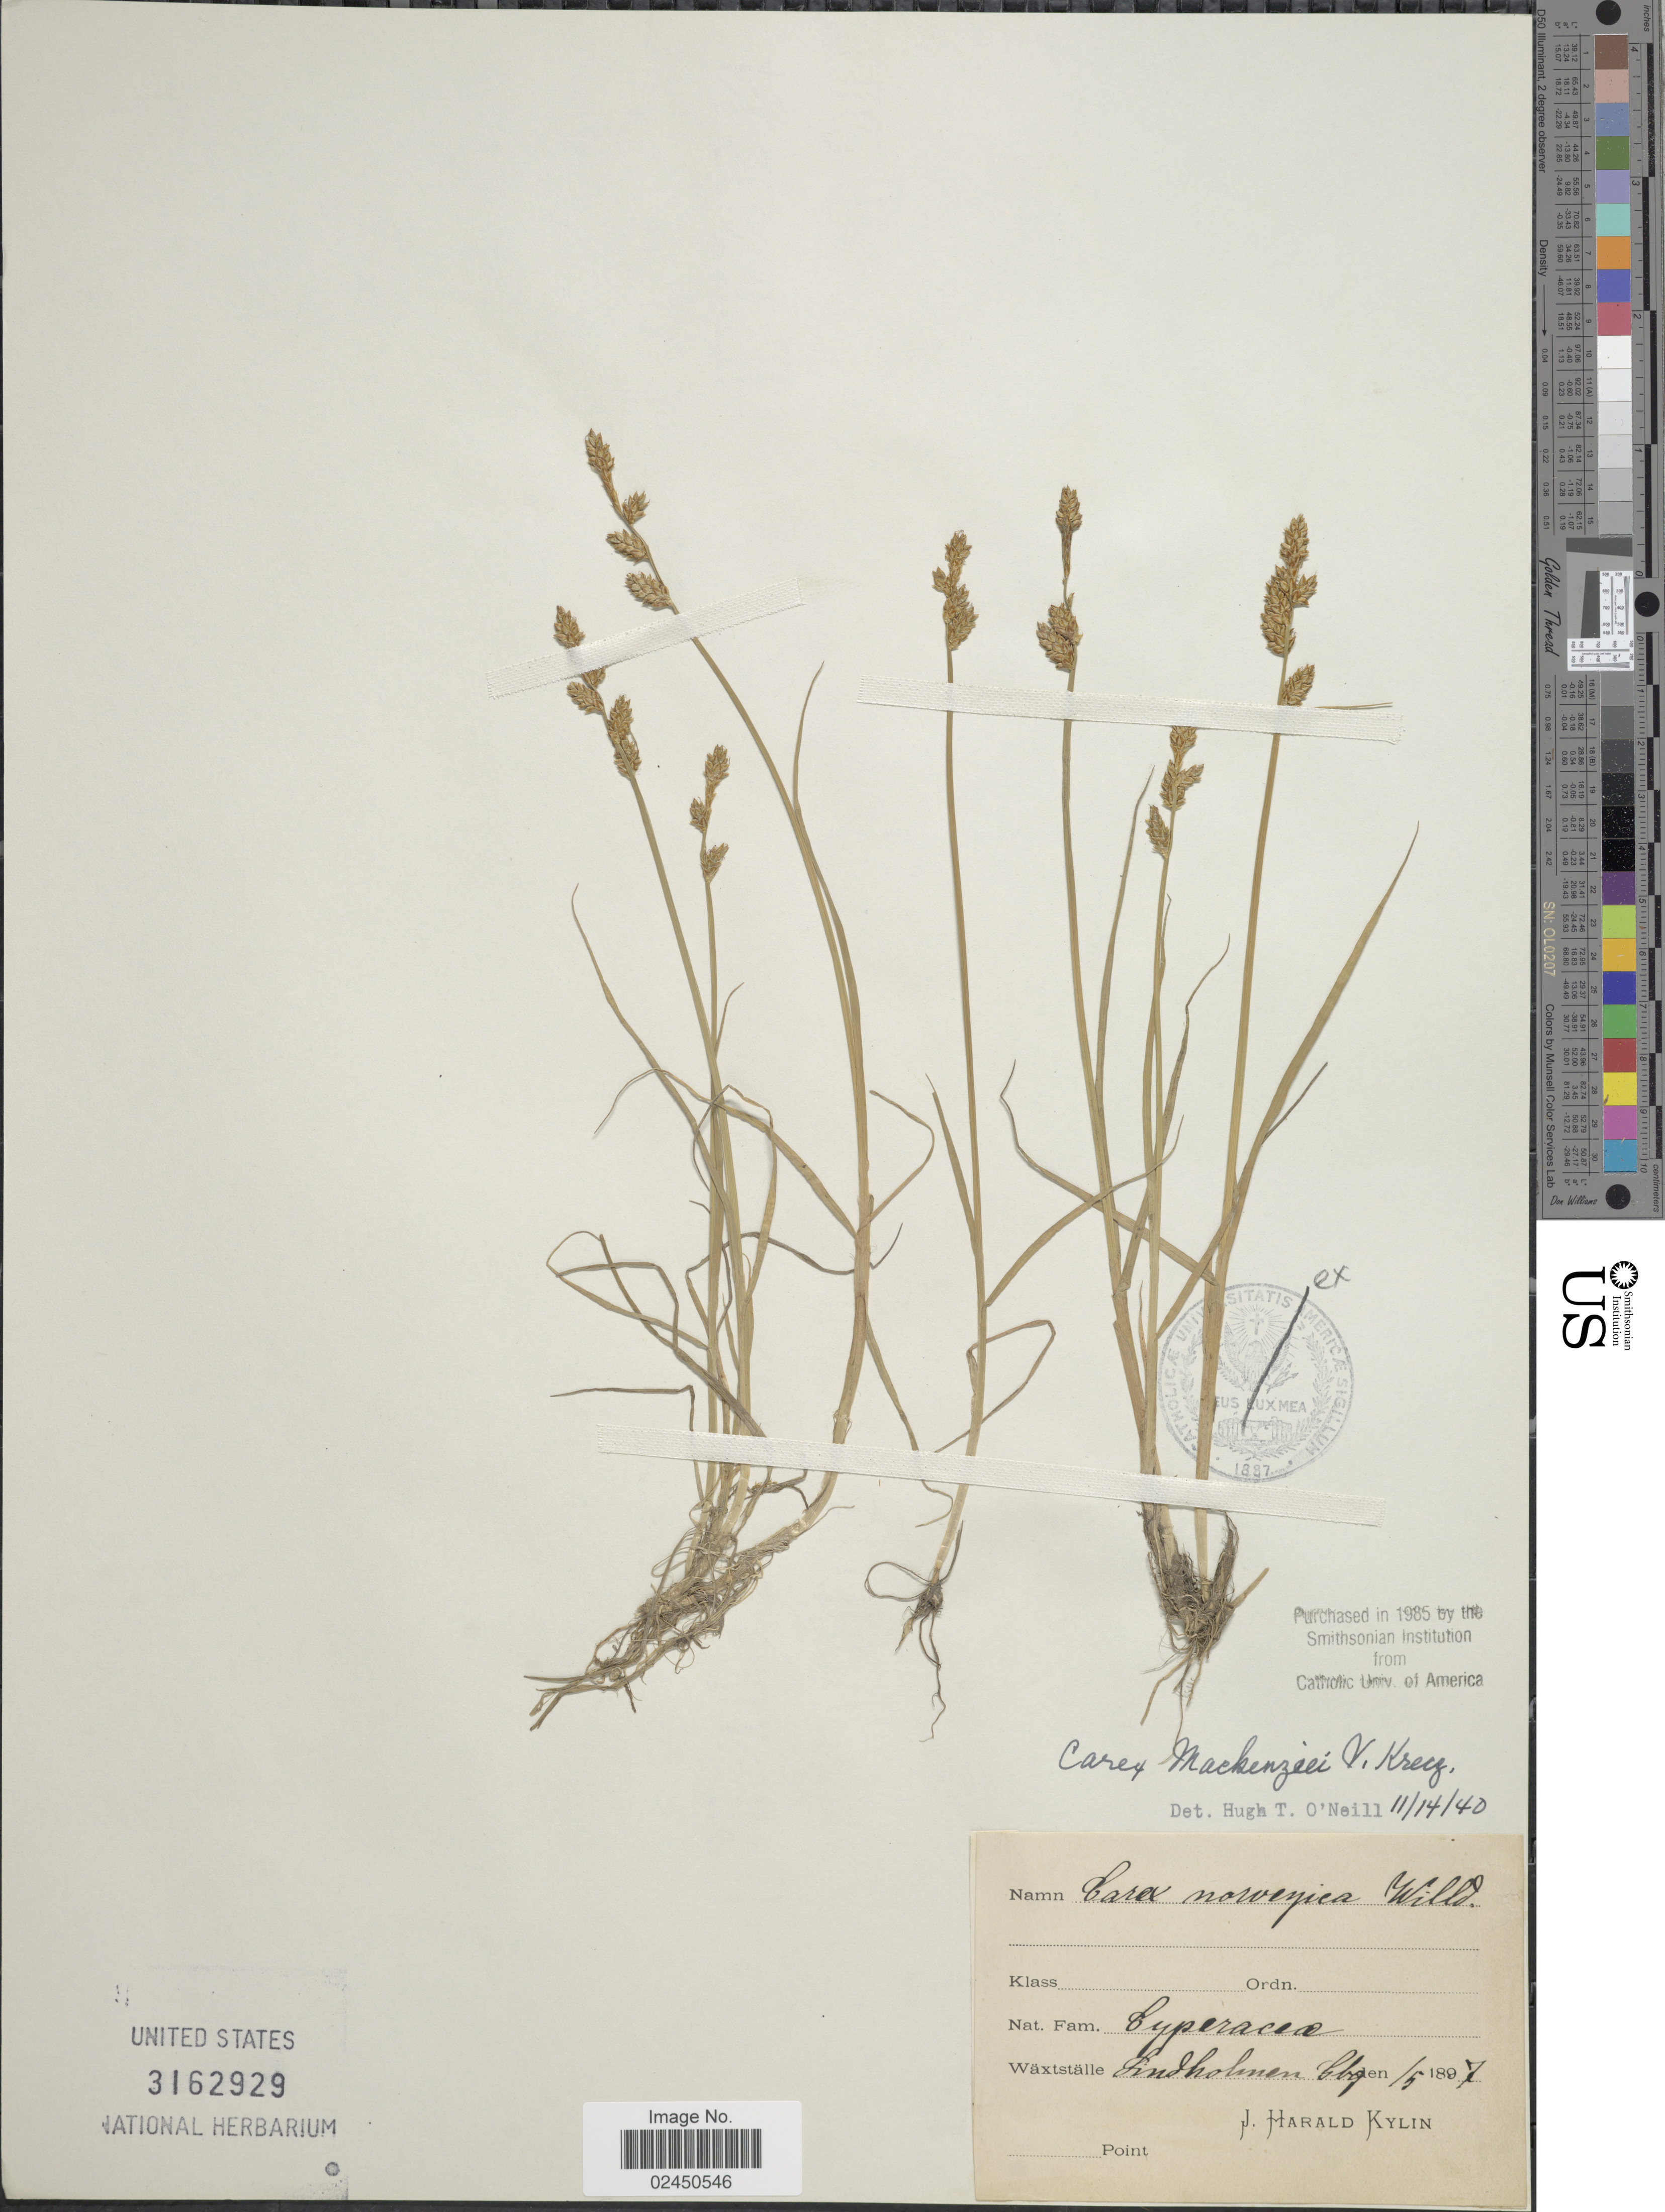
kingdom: Plantae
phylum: Tracheophyta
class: Liliopsida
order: Poales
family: Cyperaceae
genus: Carex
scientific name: Carex mackenziei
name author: V.I. Krecz.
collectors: H. Kylin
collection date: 1897-05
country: Sweden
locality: Lindholmen Gbg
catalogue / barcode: US 3162929